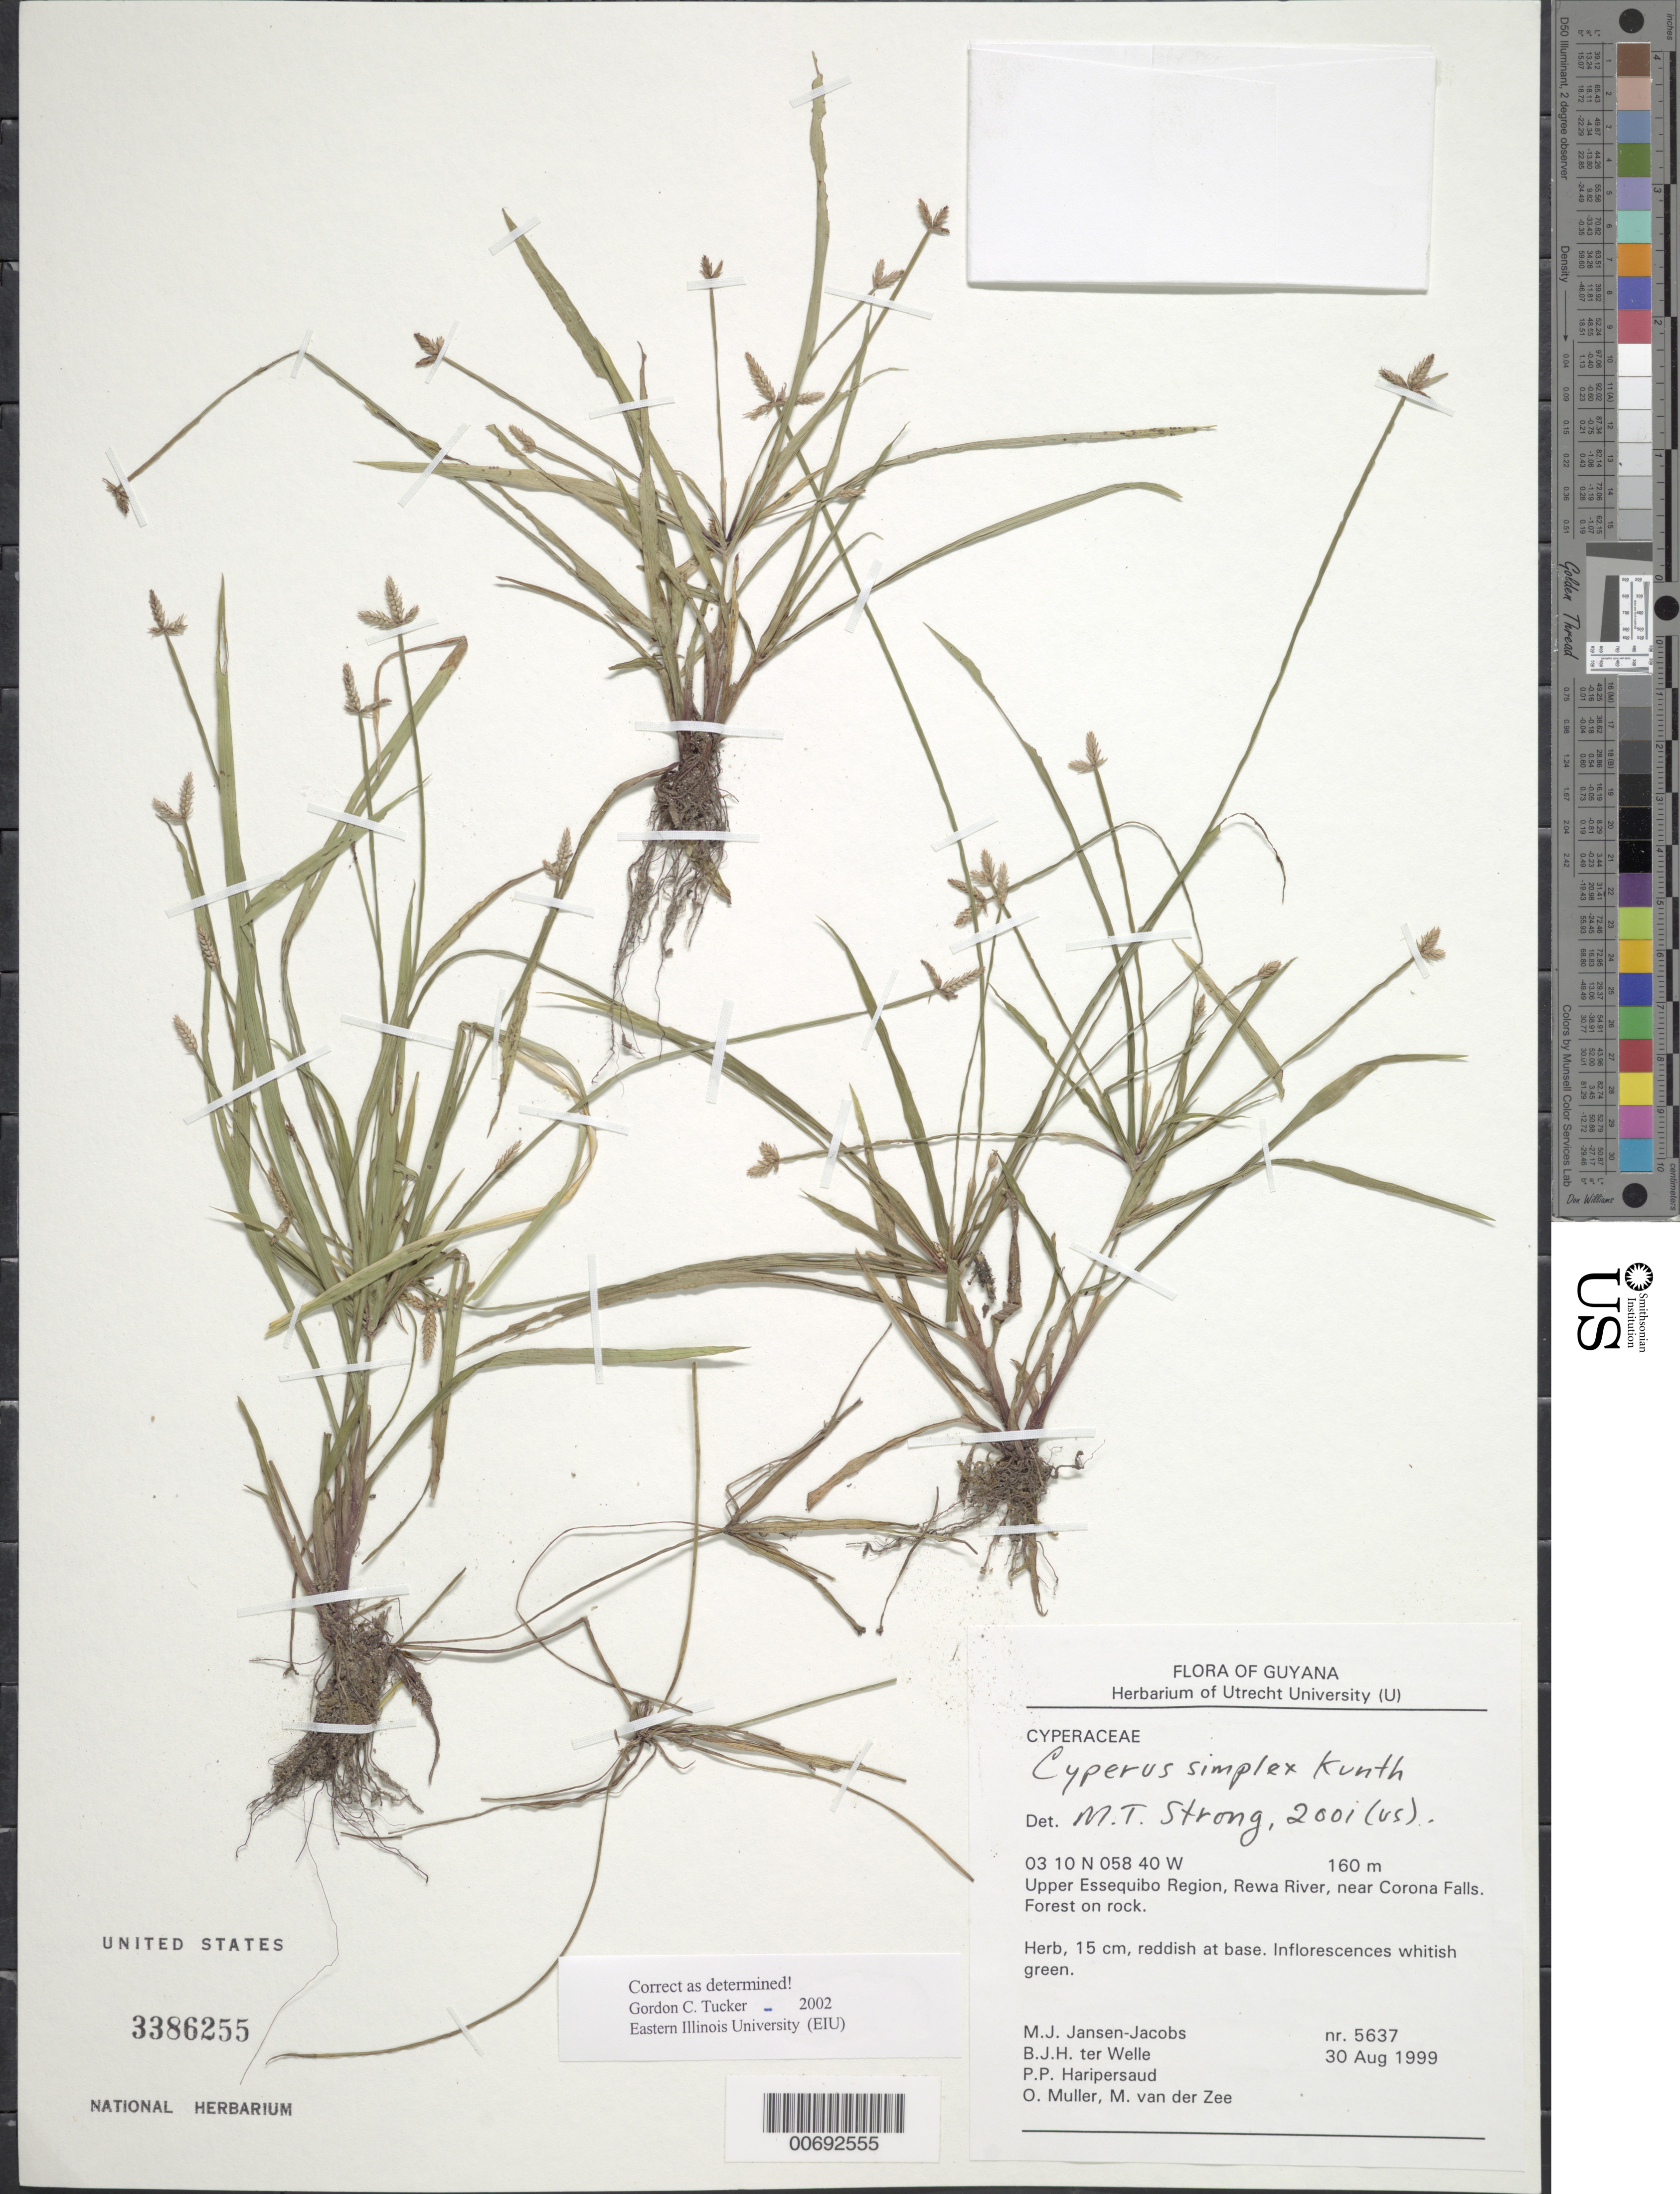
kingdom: Plantae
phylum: Tracheophyta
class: Liliopsida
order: Poales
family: Cyperaceae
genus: Cyperus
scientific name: Cyperus simplex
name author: Kunth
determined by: Tucker, G. C.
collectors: M. J. Jansen-Jacobs, B. Welle, P. Haripersaud, O. Muller & M. van der Zee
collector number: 5637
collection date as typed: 30-Aug-99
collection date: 1999-08-30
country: Guyana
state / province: U. Takutu-U. Essequibo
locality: Rewa River, near Corona Falls, Upper Essequibo Region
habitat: Forest on rock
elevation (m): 160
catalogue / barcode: US 3386255